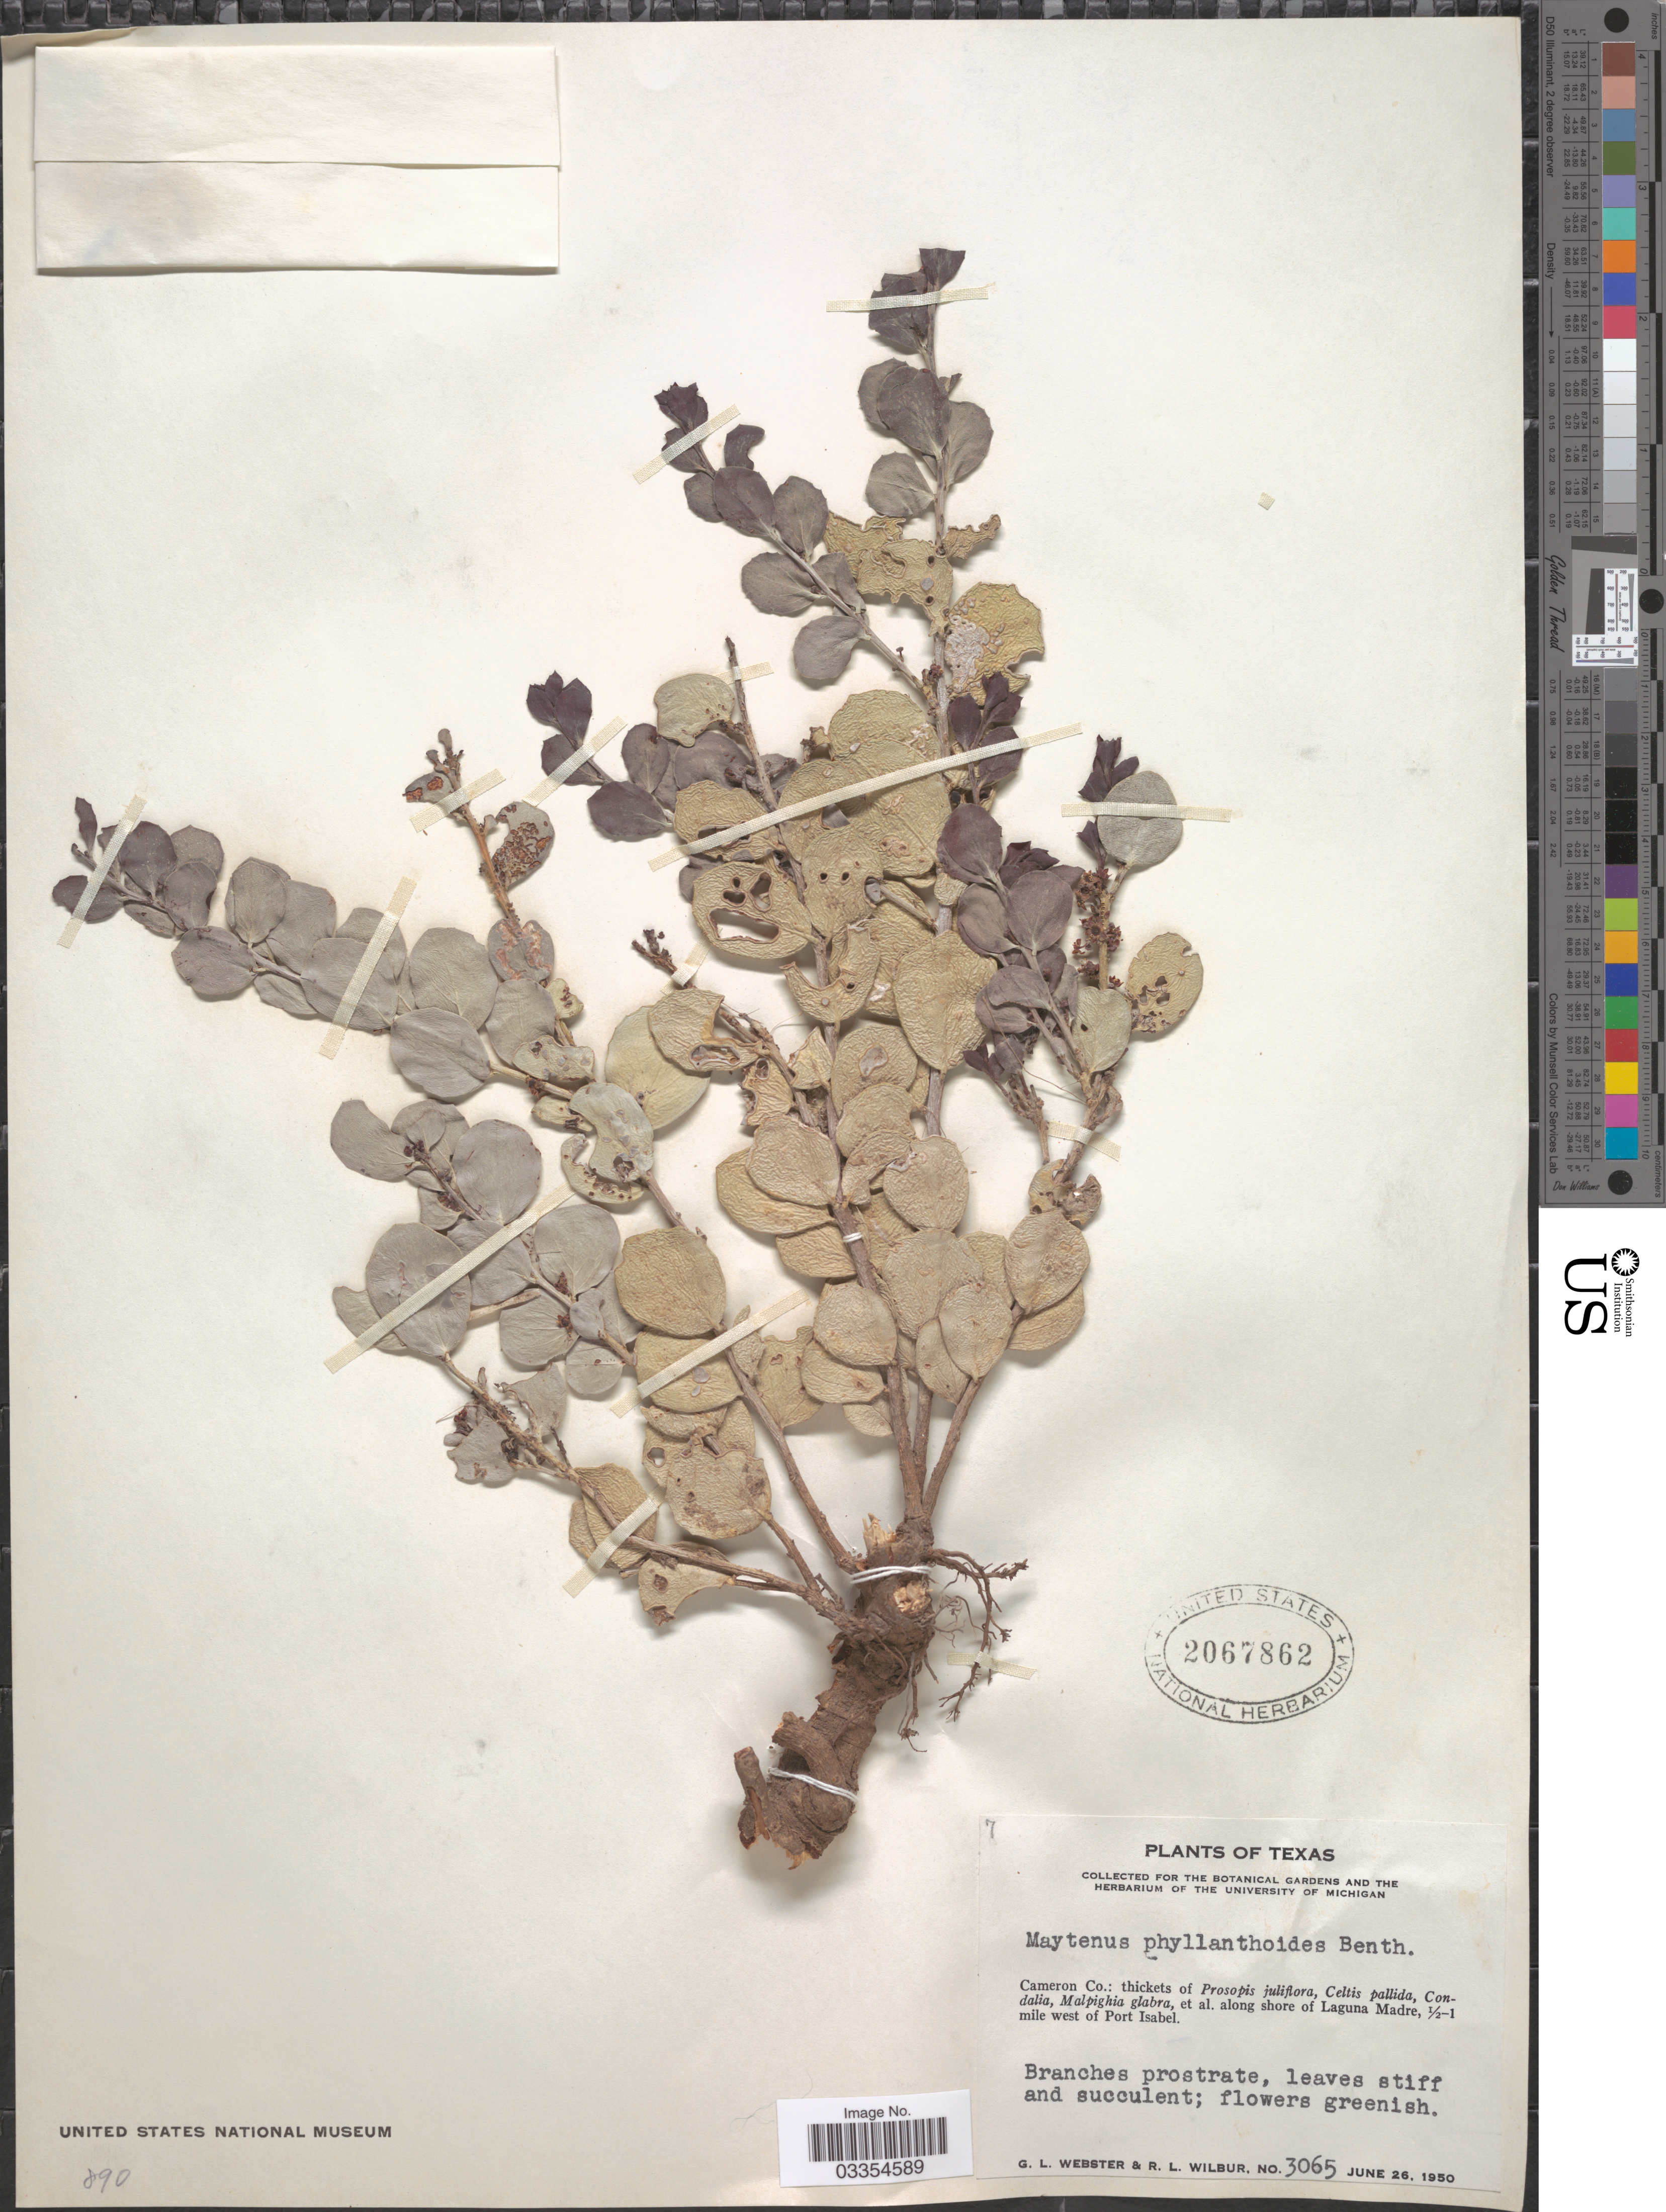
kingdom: Plantae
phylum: Tracheophyta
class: Magnoliopsida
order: Celastrales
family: Celastraceae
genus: Tricerma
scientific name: Tricerma texanum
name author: (Lundell) Lundell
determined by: Strong, Mark T., (BOT), Smithsonian Institution - National Museum of Natural History (UNITED STATES)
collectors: G. L. Webster & R. L. Wilbur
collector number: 3065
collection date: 1950-06-26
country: United States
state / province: Texas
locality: Cameron Co.: along shore of Laguna Madre, ½-1 mile west of Port Isabel.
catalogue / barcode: US 2067862